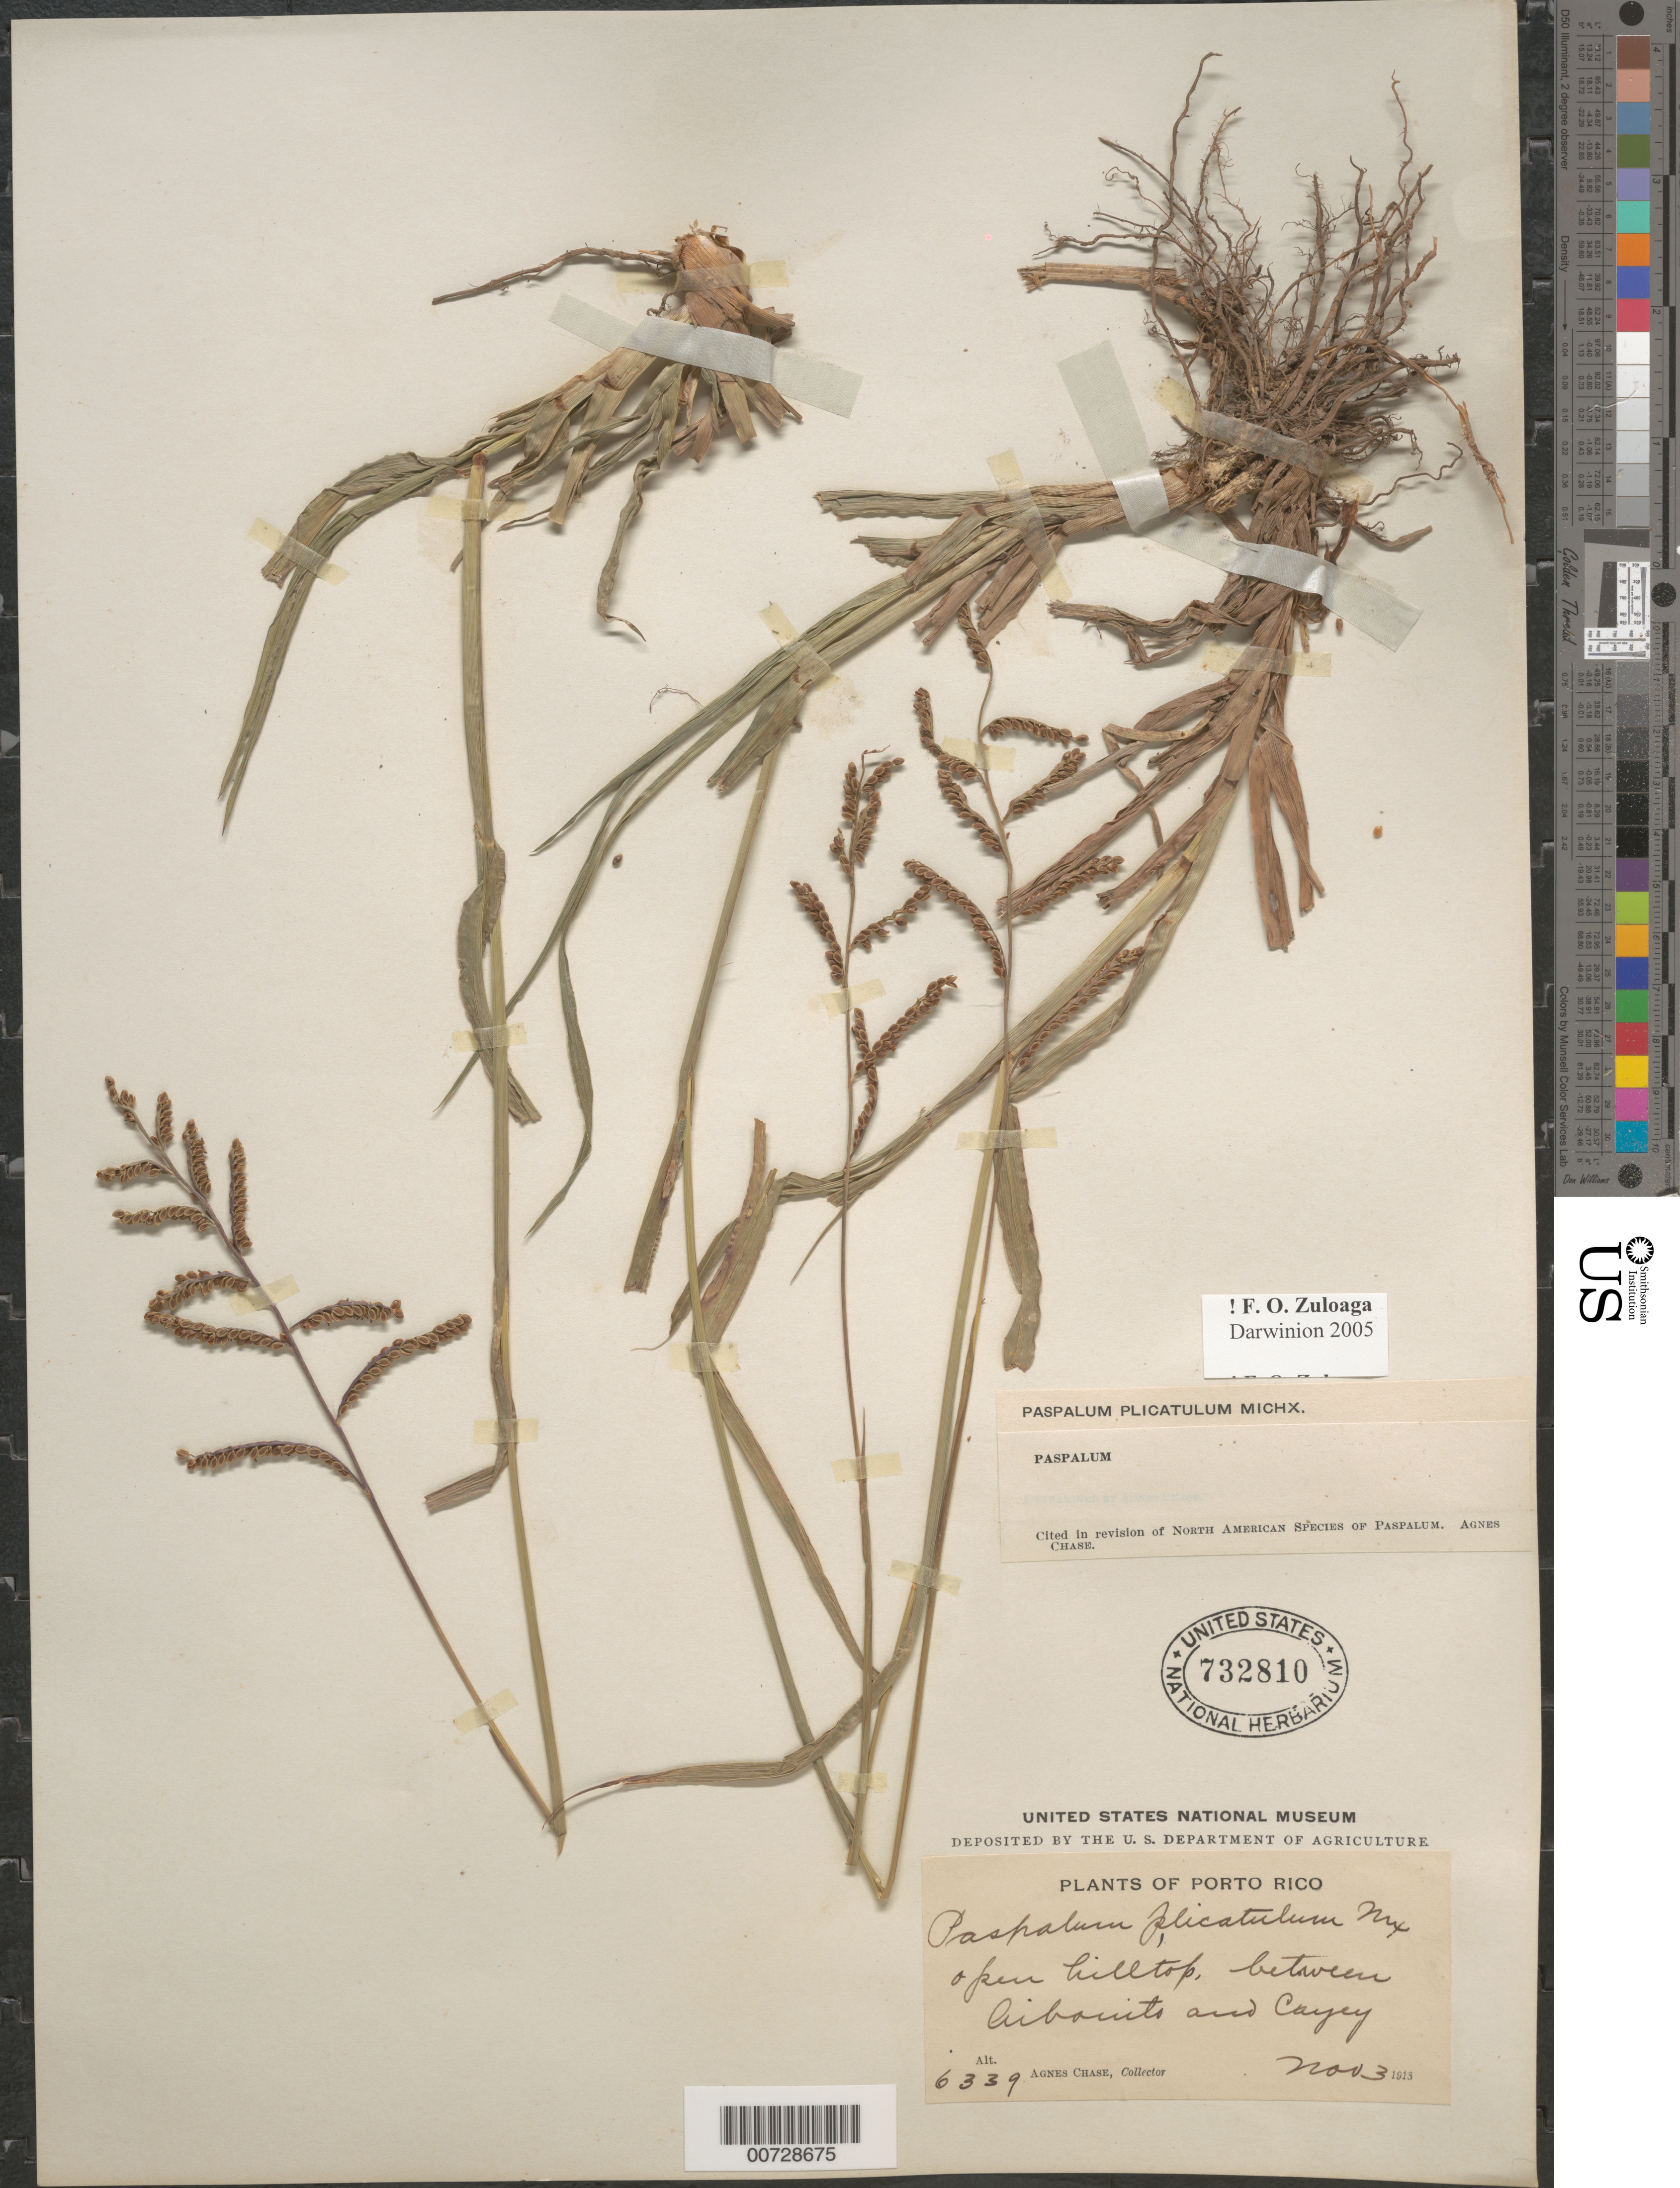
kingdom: Plantae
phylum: Tracheophyta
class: Liliopsida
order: Poales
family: Poaceae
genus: Paspalum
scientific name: Paspalum plicatulum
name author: Michx.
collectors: A. Chase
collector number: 6339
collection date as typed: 03 Nov 1913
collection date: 1913-11-03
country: Puerto Rico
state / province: Abonito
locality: Aibonito to Cayey, btw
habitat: Open hilltop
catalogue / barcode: US 732810